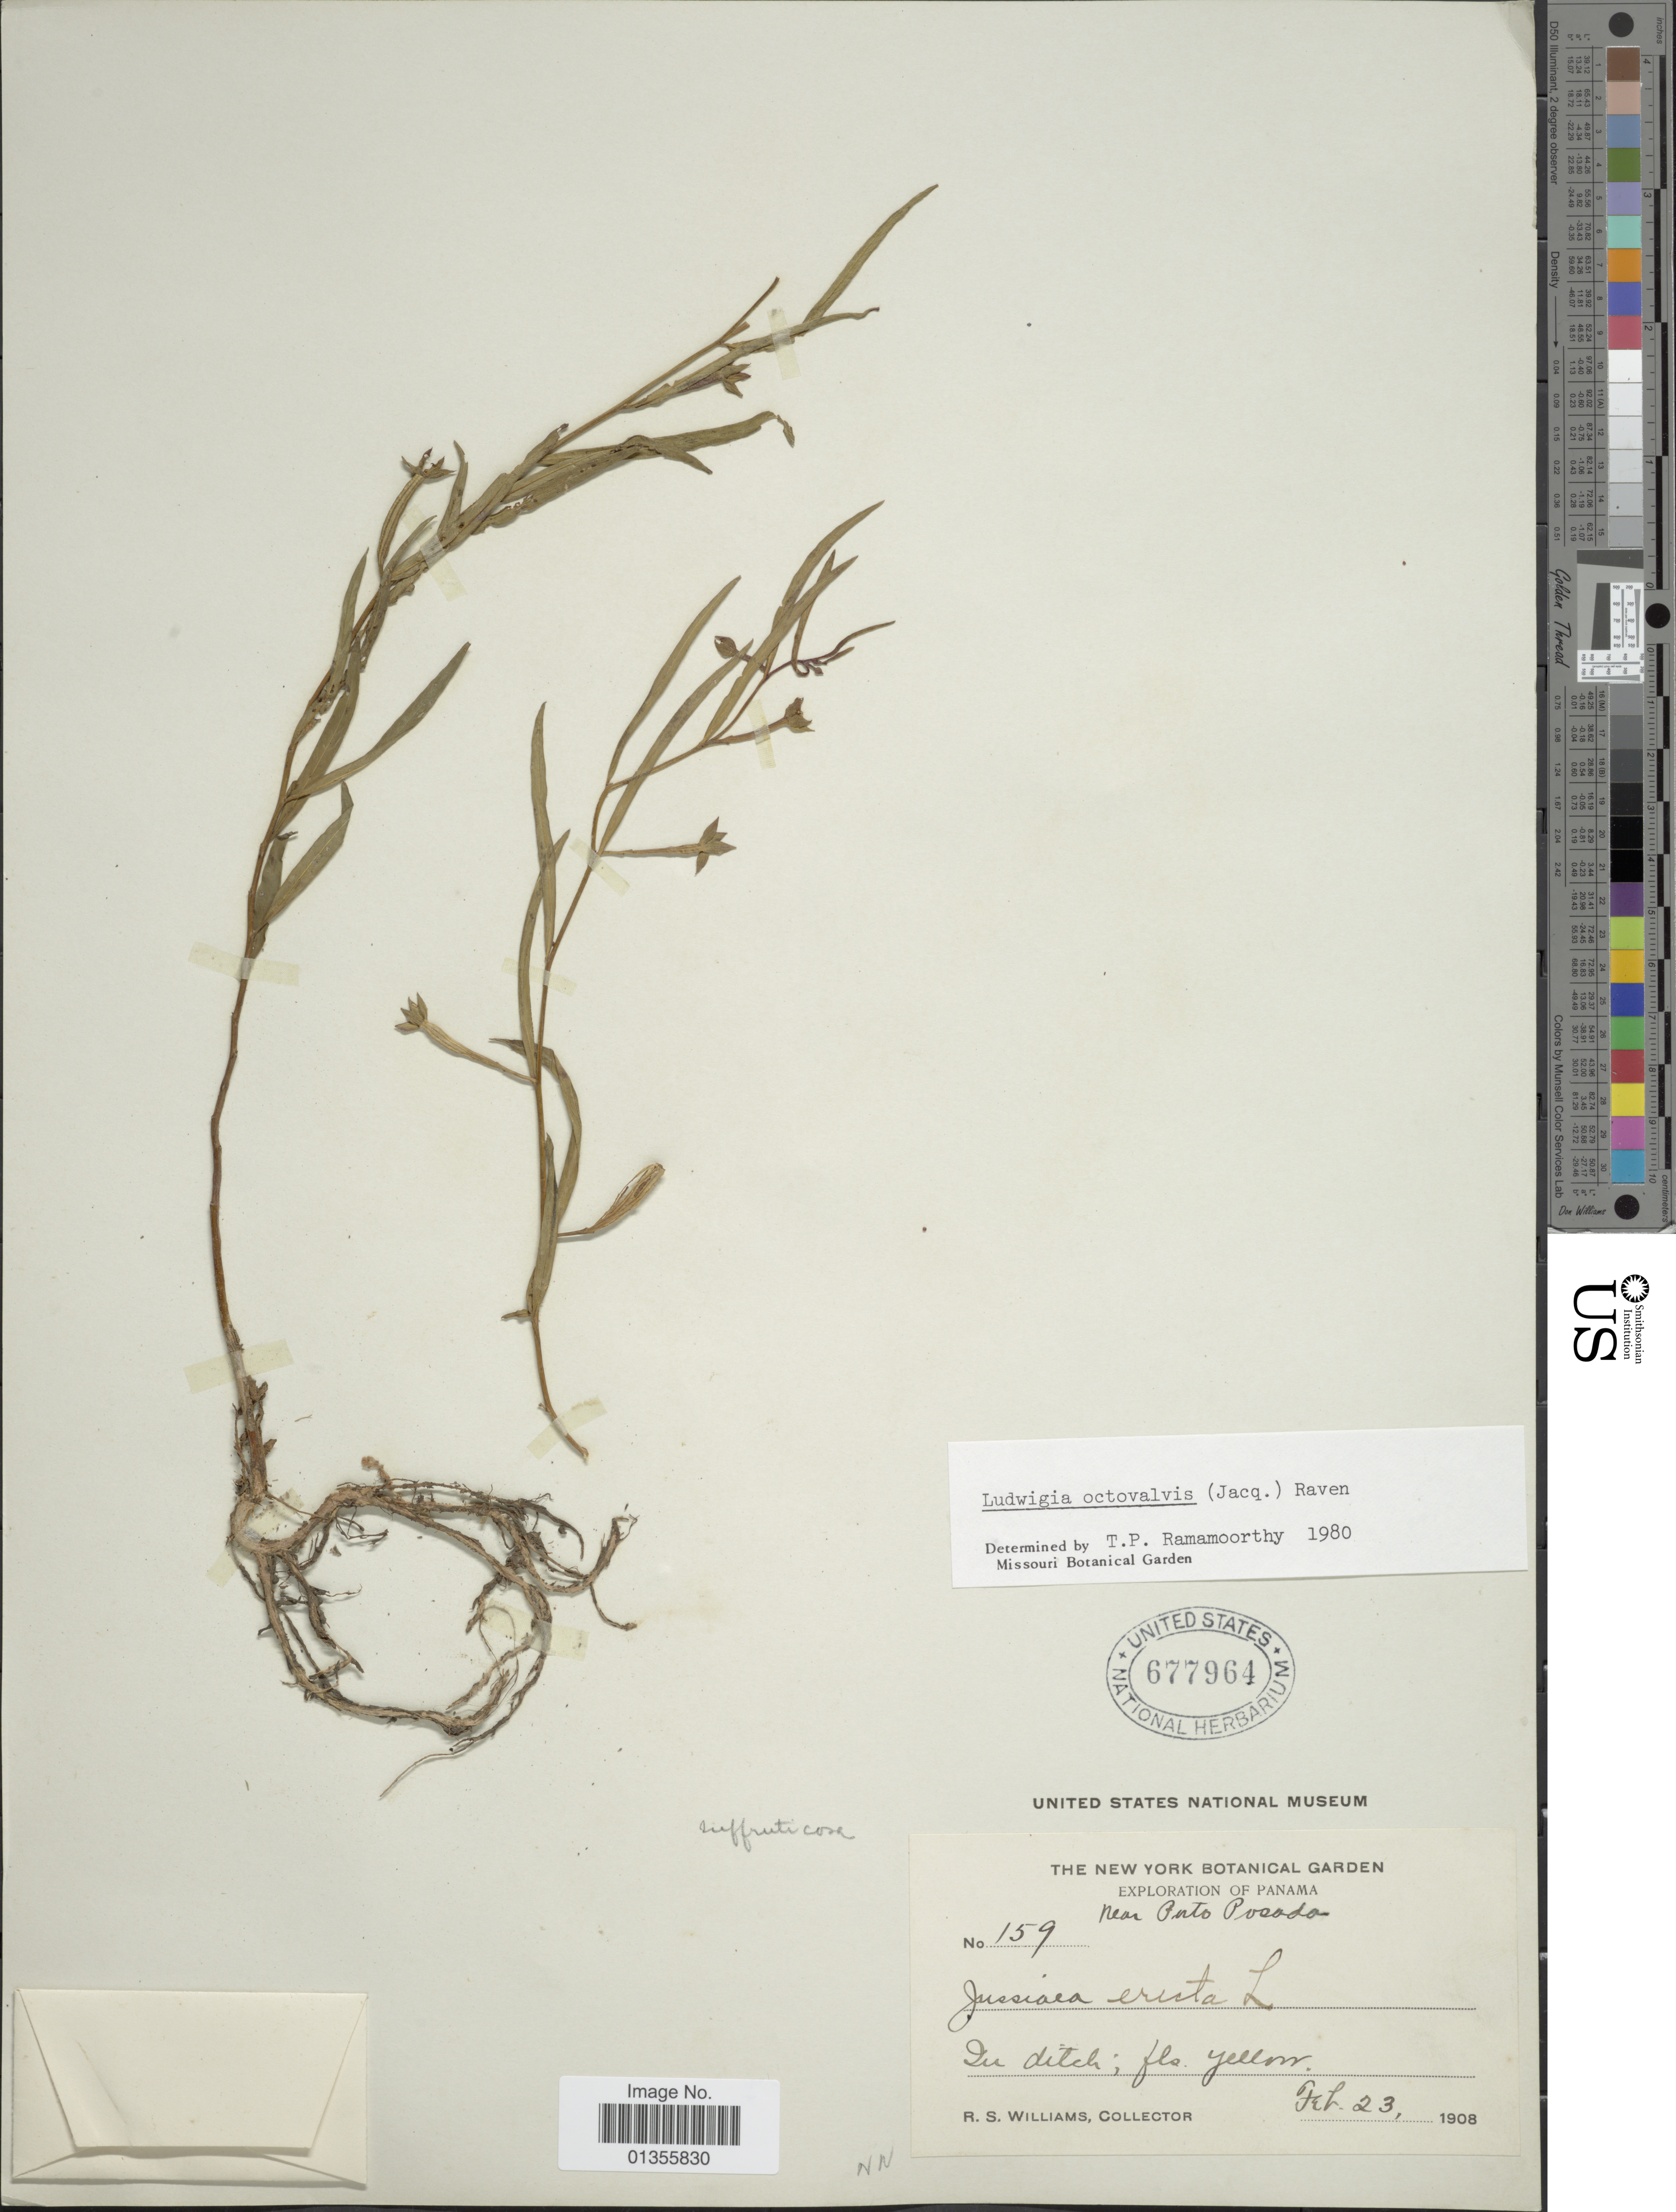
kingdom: Plantae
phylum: Tracheophyta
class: Magnoliopsida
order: Myrtales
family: Onagraceae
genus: Ludwigia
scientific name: Ludwigia octovalvis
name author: (Jacq.) P.H. Raven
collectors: R. S. Williams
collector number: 159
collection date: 1908-02-23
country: Panama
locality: Near Porto Posada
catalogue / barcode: US 677964